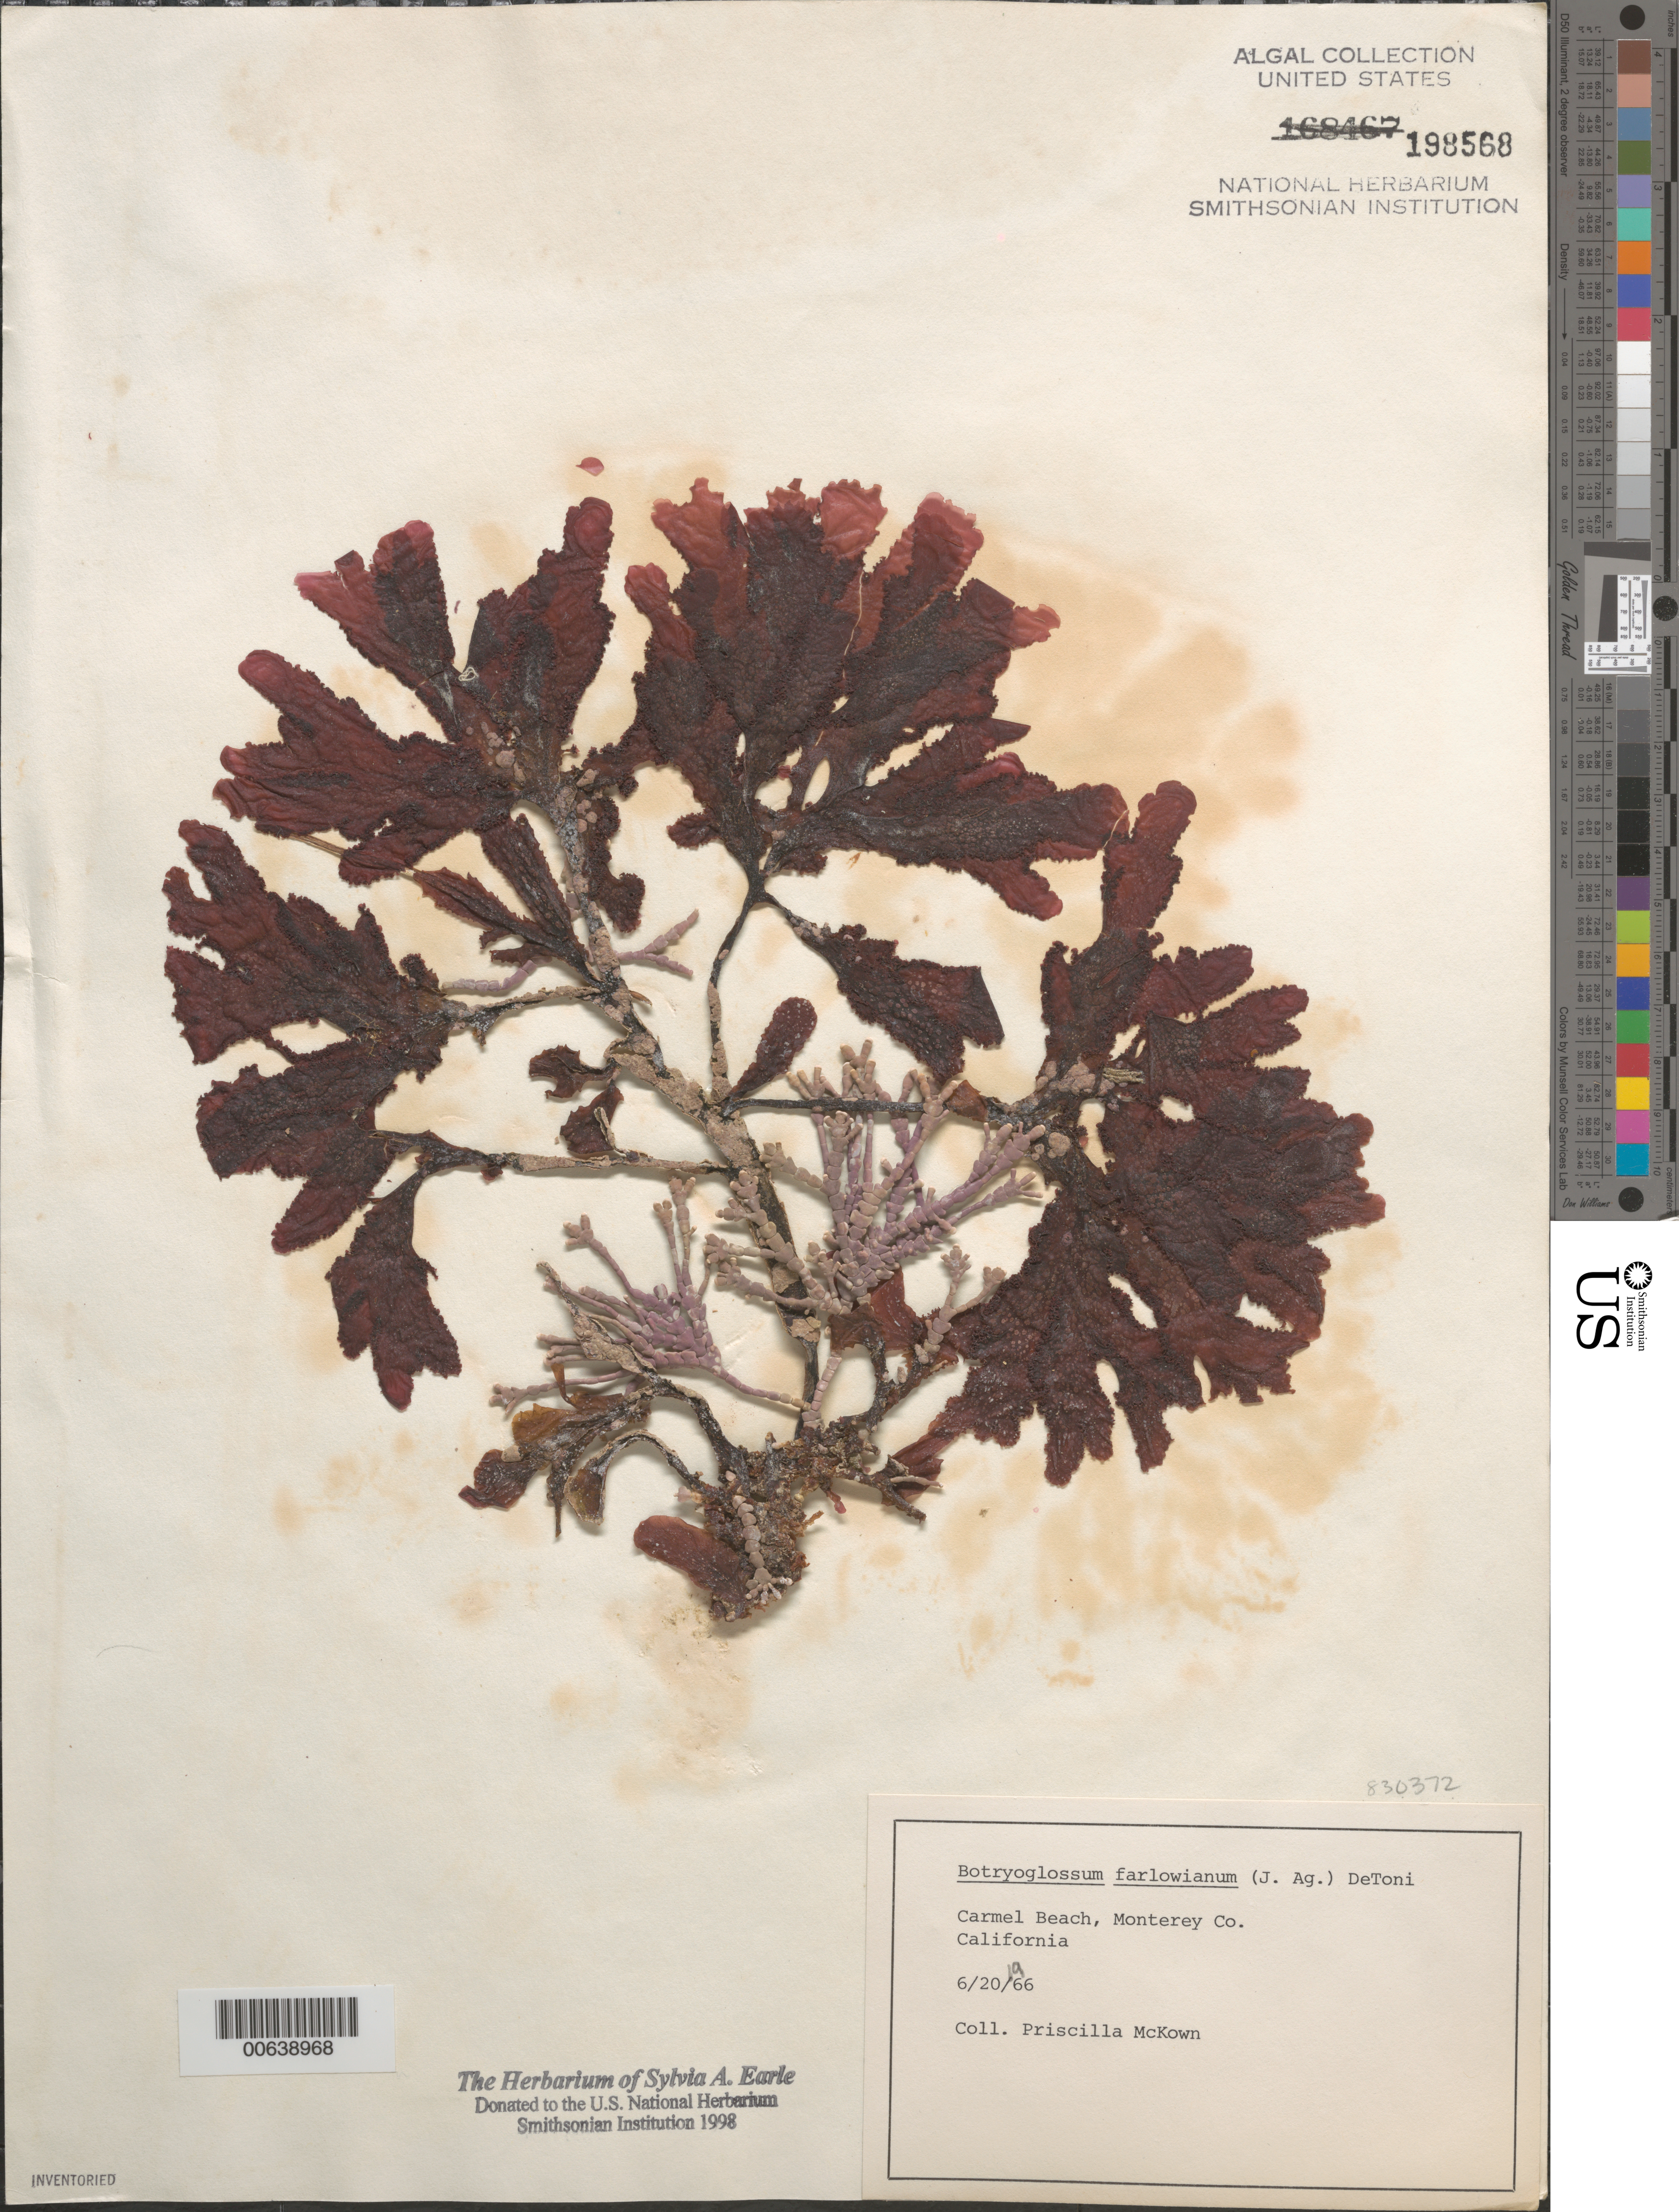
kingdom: Plantae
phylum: Rhodophyta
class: Florideophyceae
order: Ceramiales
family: Delesseriaceae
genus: Botryoglossum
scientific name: Botryoglossum farlowianum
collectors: P. McKown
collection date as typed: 20 Jun 1966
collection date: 1966-06-20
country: United States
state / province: California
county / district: Monterey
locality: Carmel Beach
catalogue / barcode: US 198568